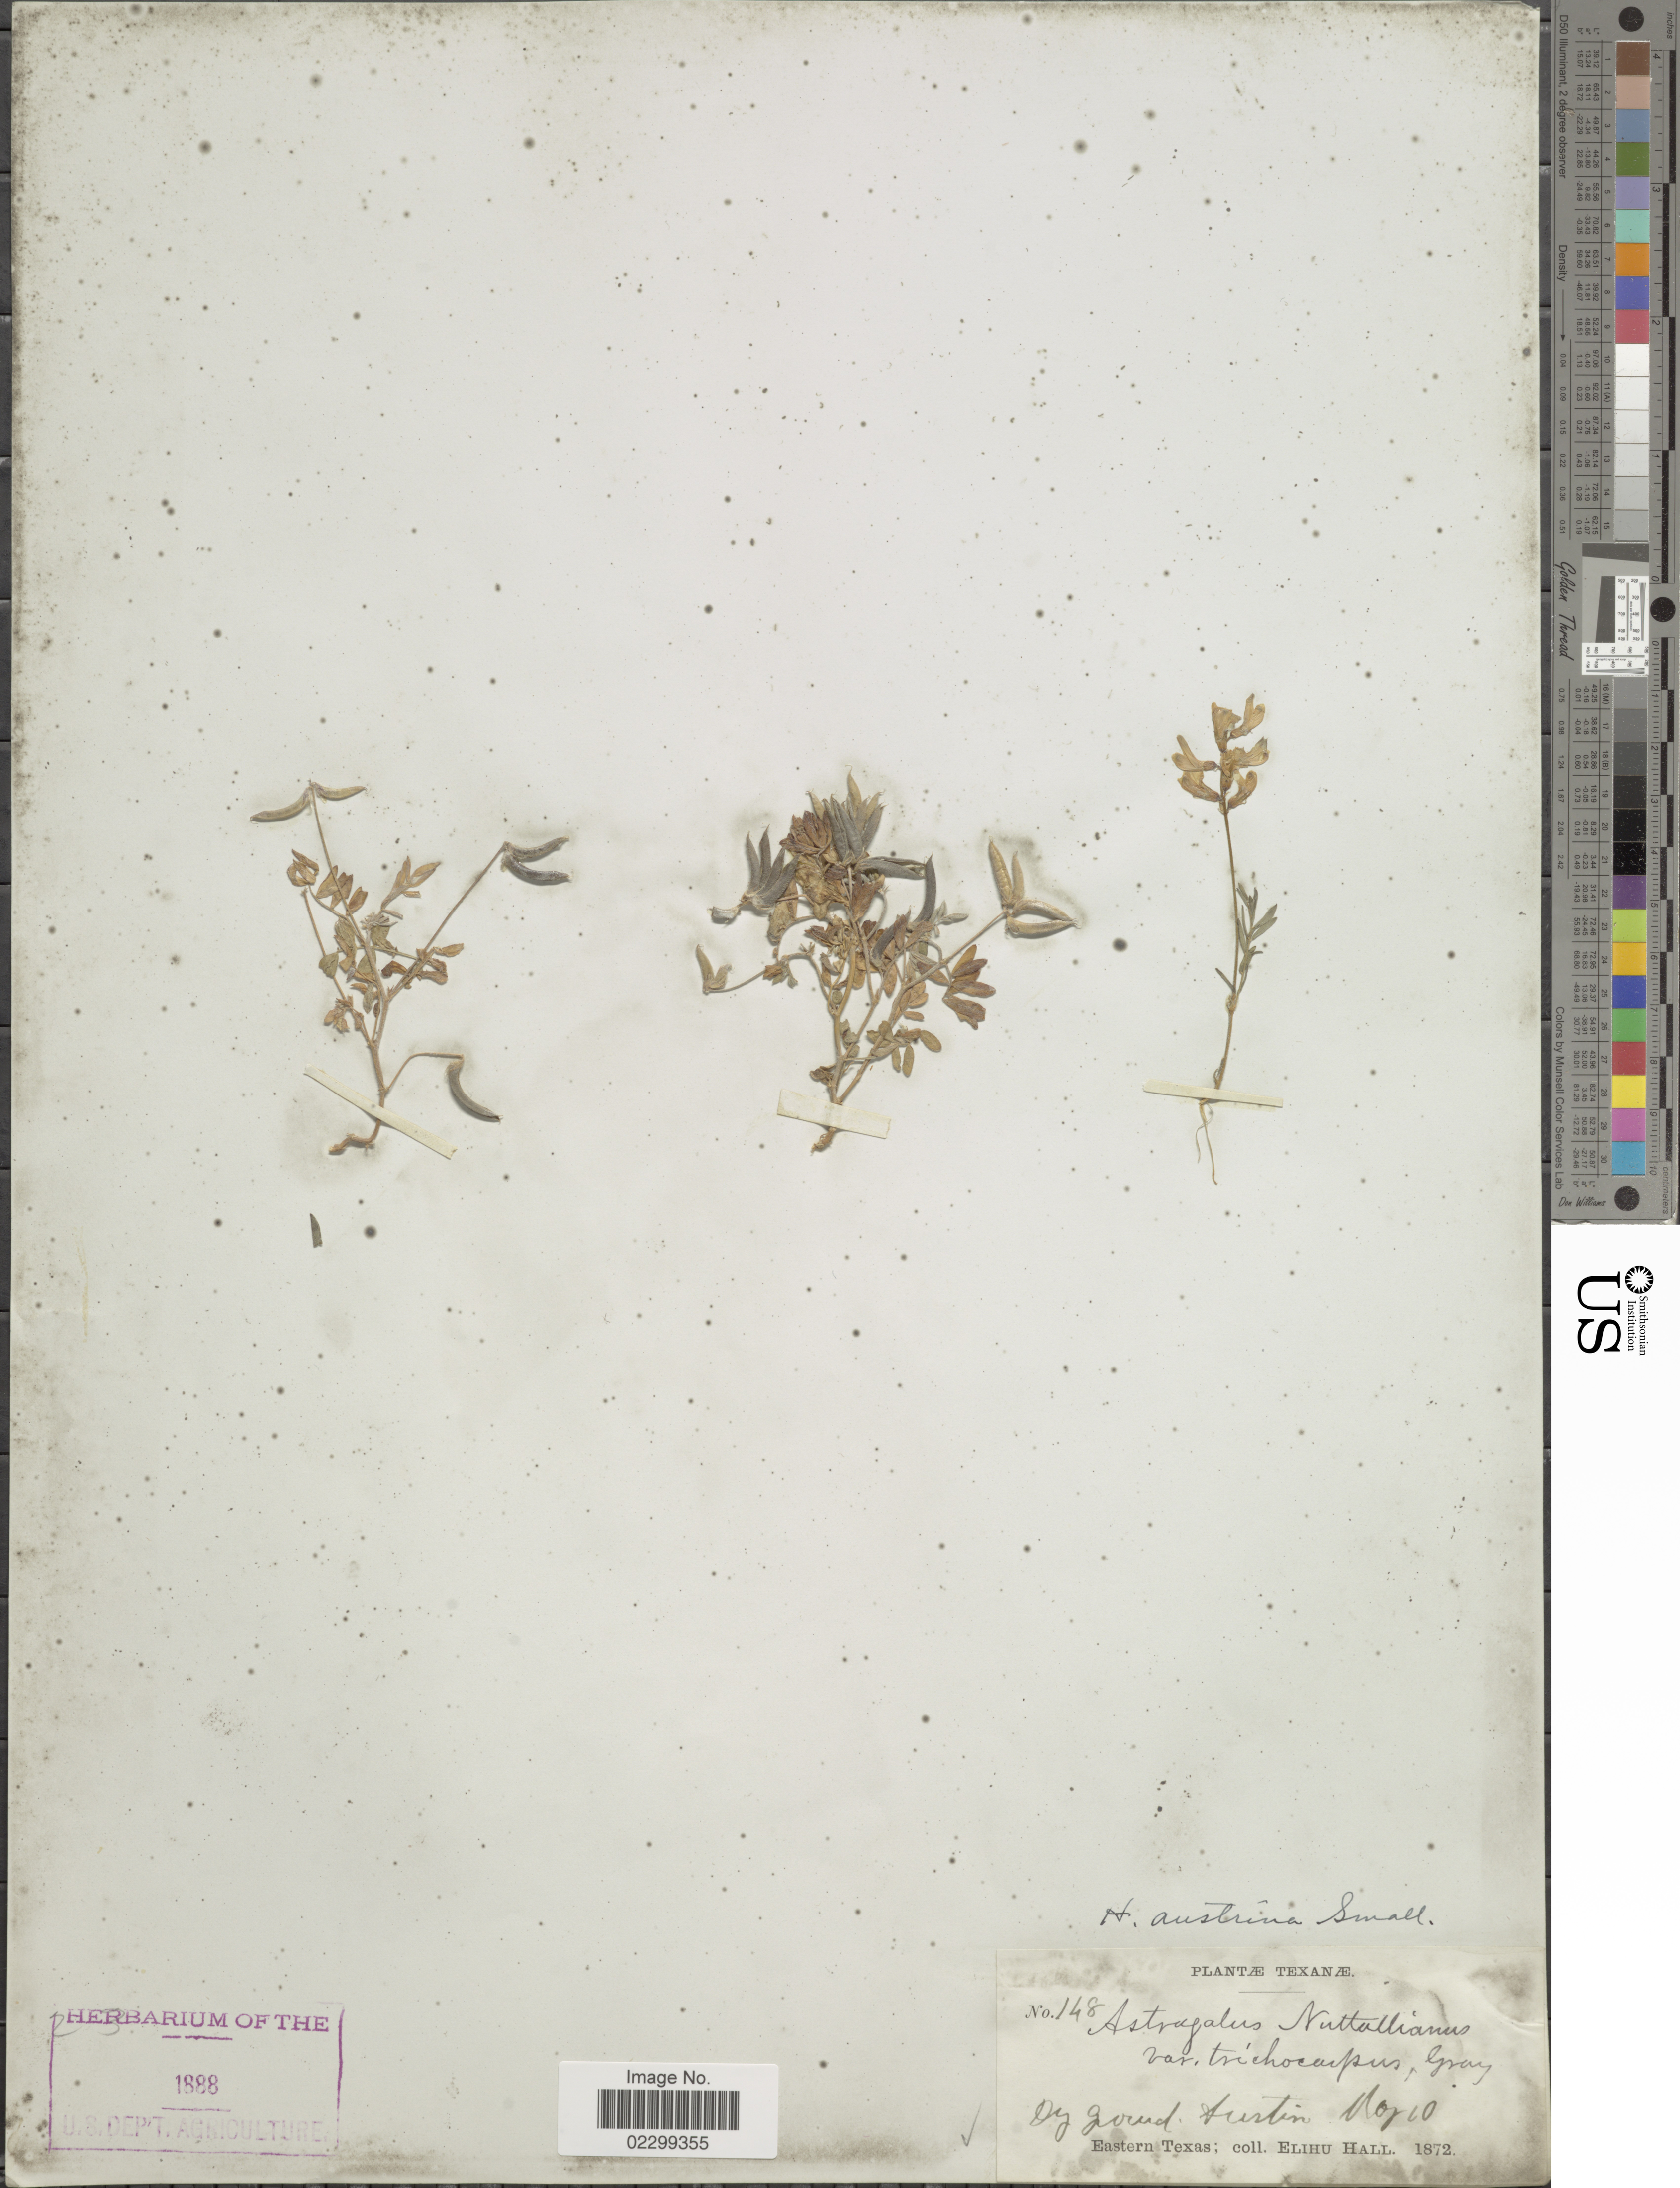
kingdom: Plantae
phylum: Tracheophyta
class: Magnoliopsida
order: Fabales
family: Fabaceae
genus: Astragalus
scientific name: Astragalus austrinus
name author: (Small) O.E. Schulz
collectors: E. Hall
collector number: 148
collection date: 1872-05-10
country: United States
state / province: Texas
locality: Austin, Eastern Texas